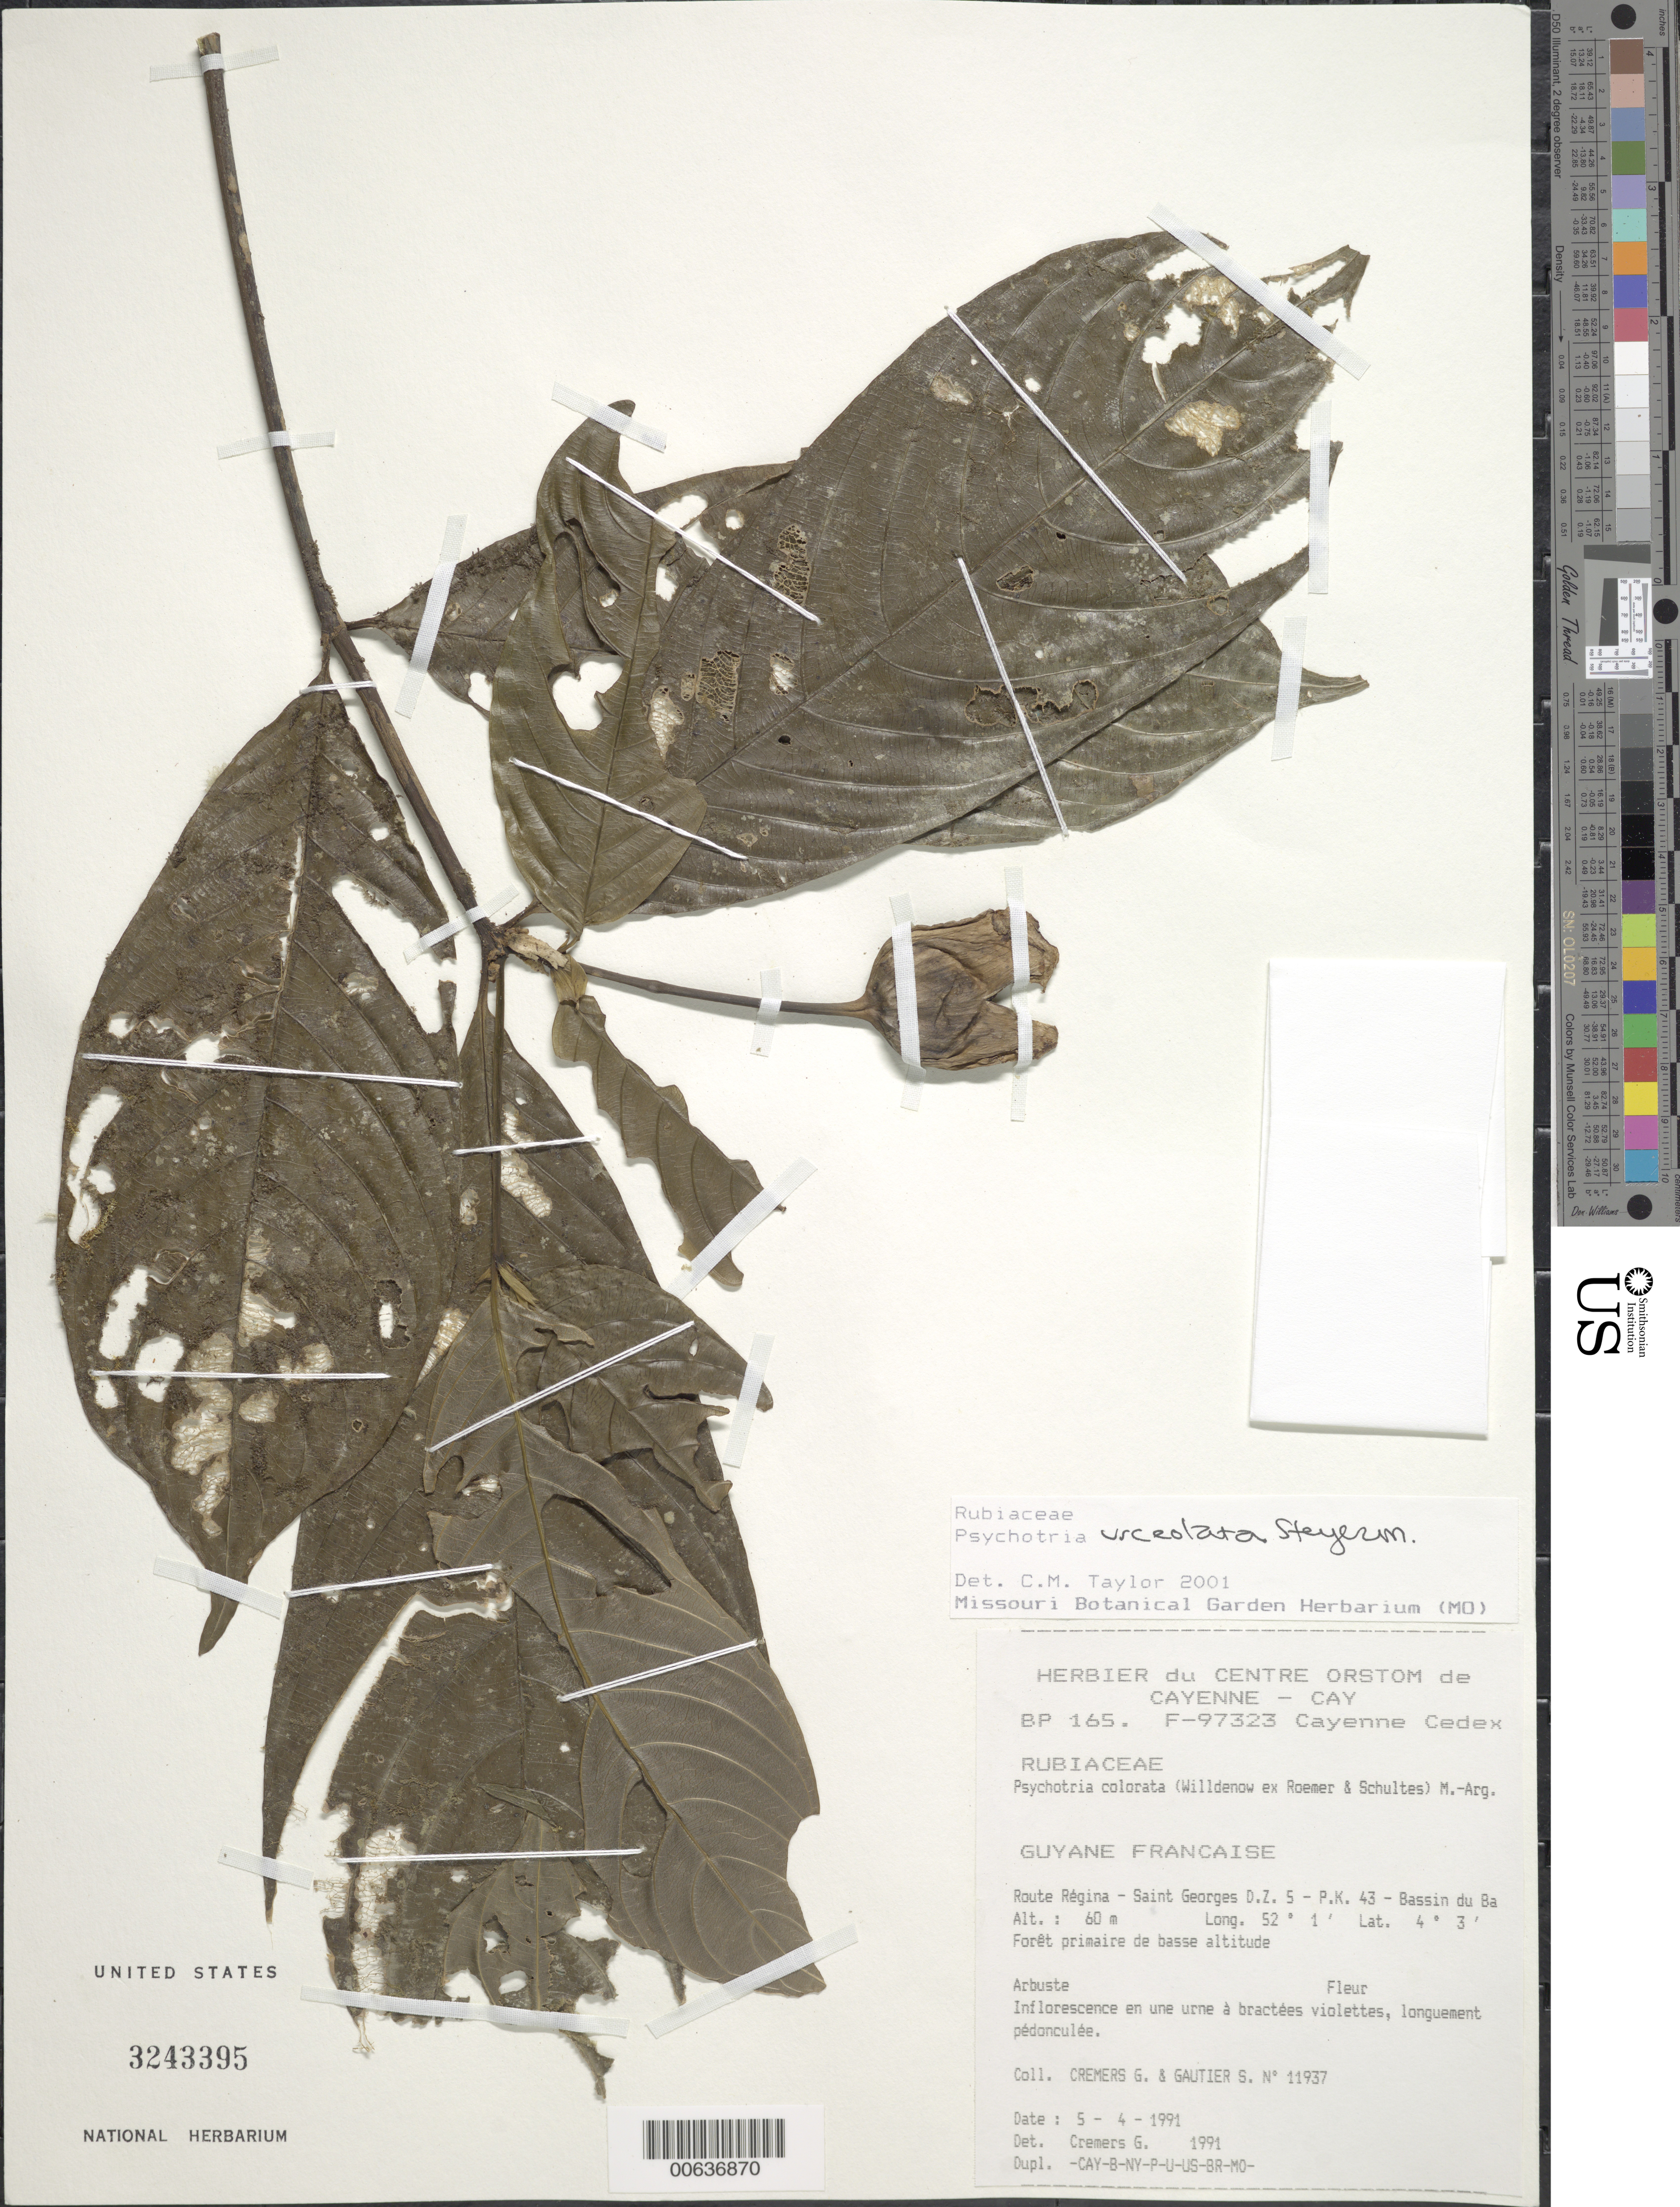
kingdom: Plantae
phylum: Tracheophyta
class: Magnoliopsida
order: Gentianales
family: Rubiaceae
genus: Palicourea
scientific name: Palicourea urceolata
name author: (Steyerm.) Delprete & J.H. Kirkbr.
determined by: Kirkbride, J. H., Jr.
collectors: G. Cremers & S. Gautier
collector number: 11937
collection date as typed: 5-Apr-91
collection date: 1991-04-05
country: French Guiana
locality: Route Régina, Saint Georges, DZ 5-PK43, Bassin de l'Approuague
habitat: Low primary forest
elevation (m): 60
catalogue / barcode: US 3243395